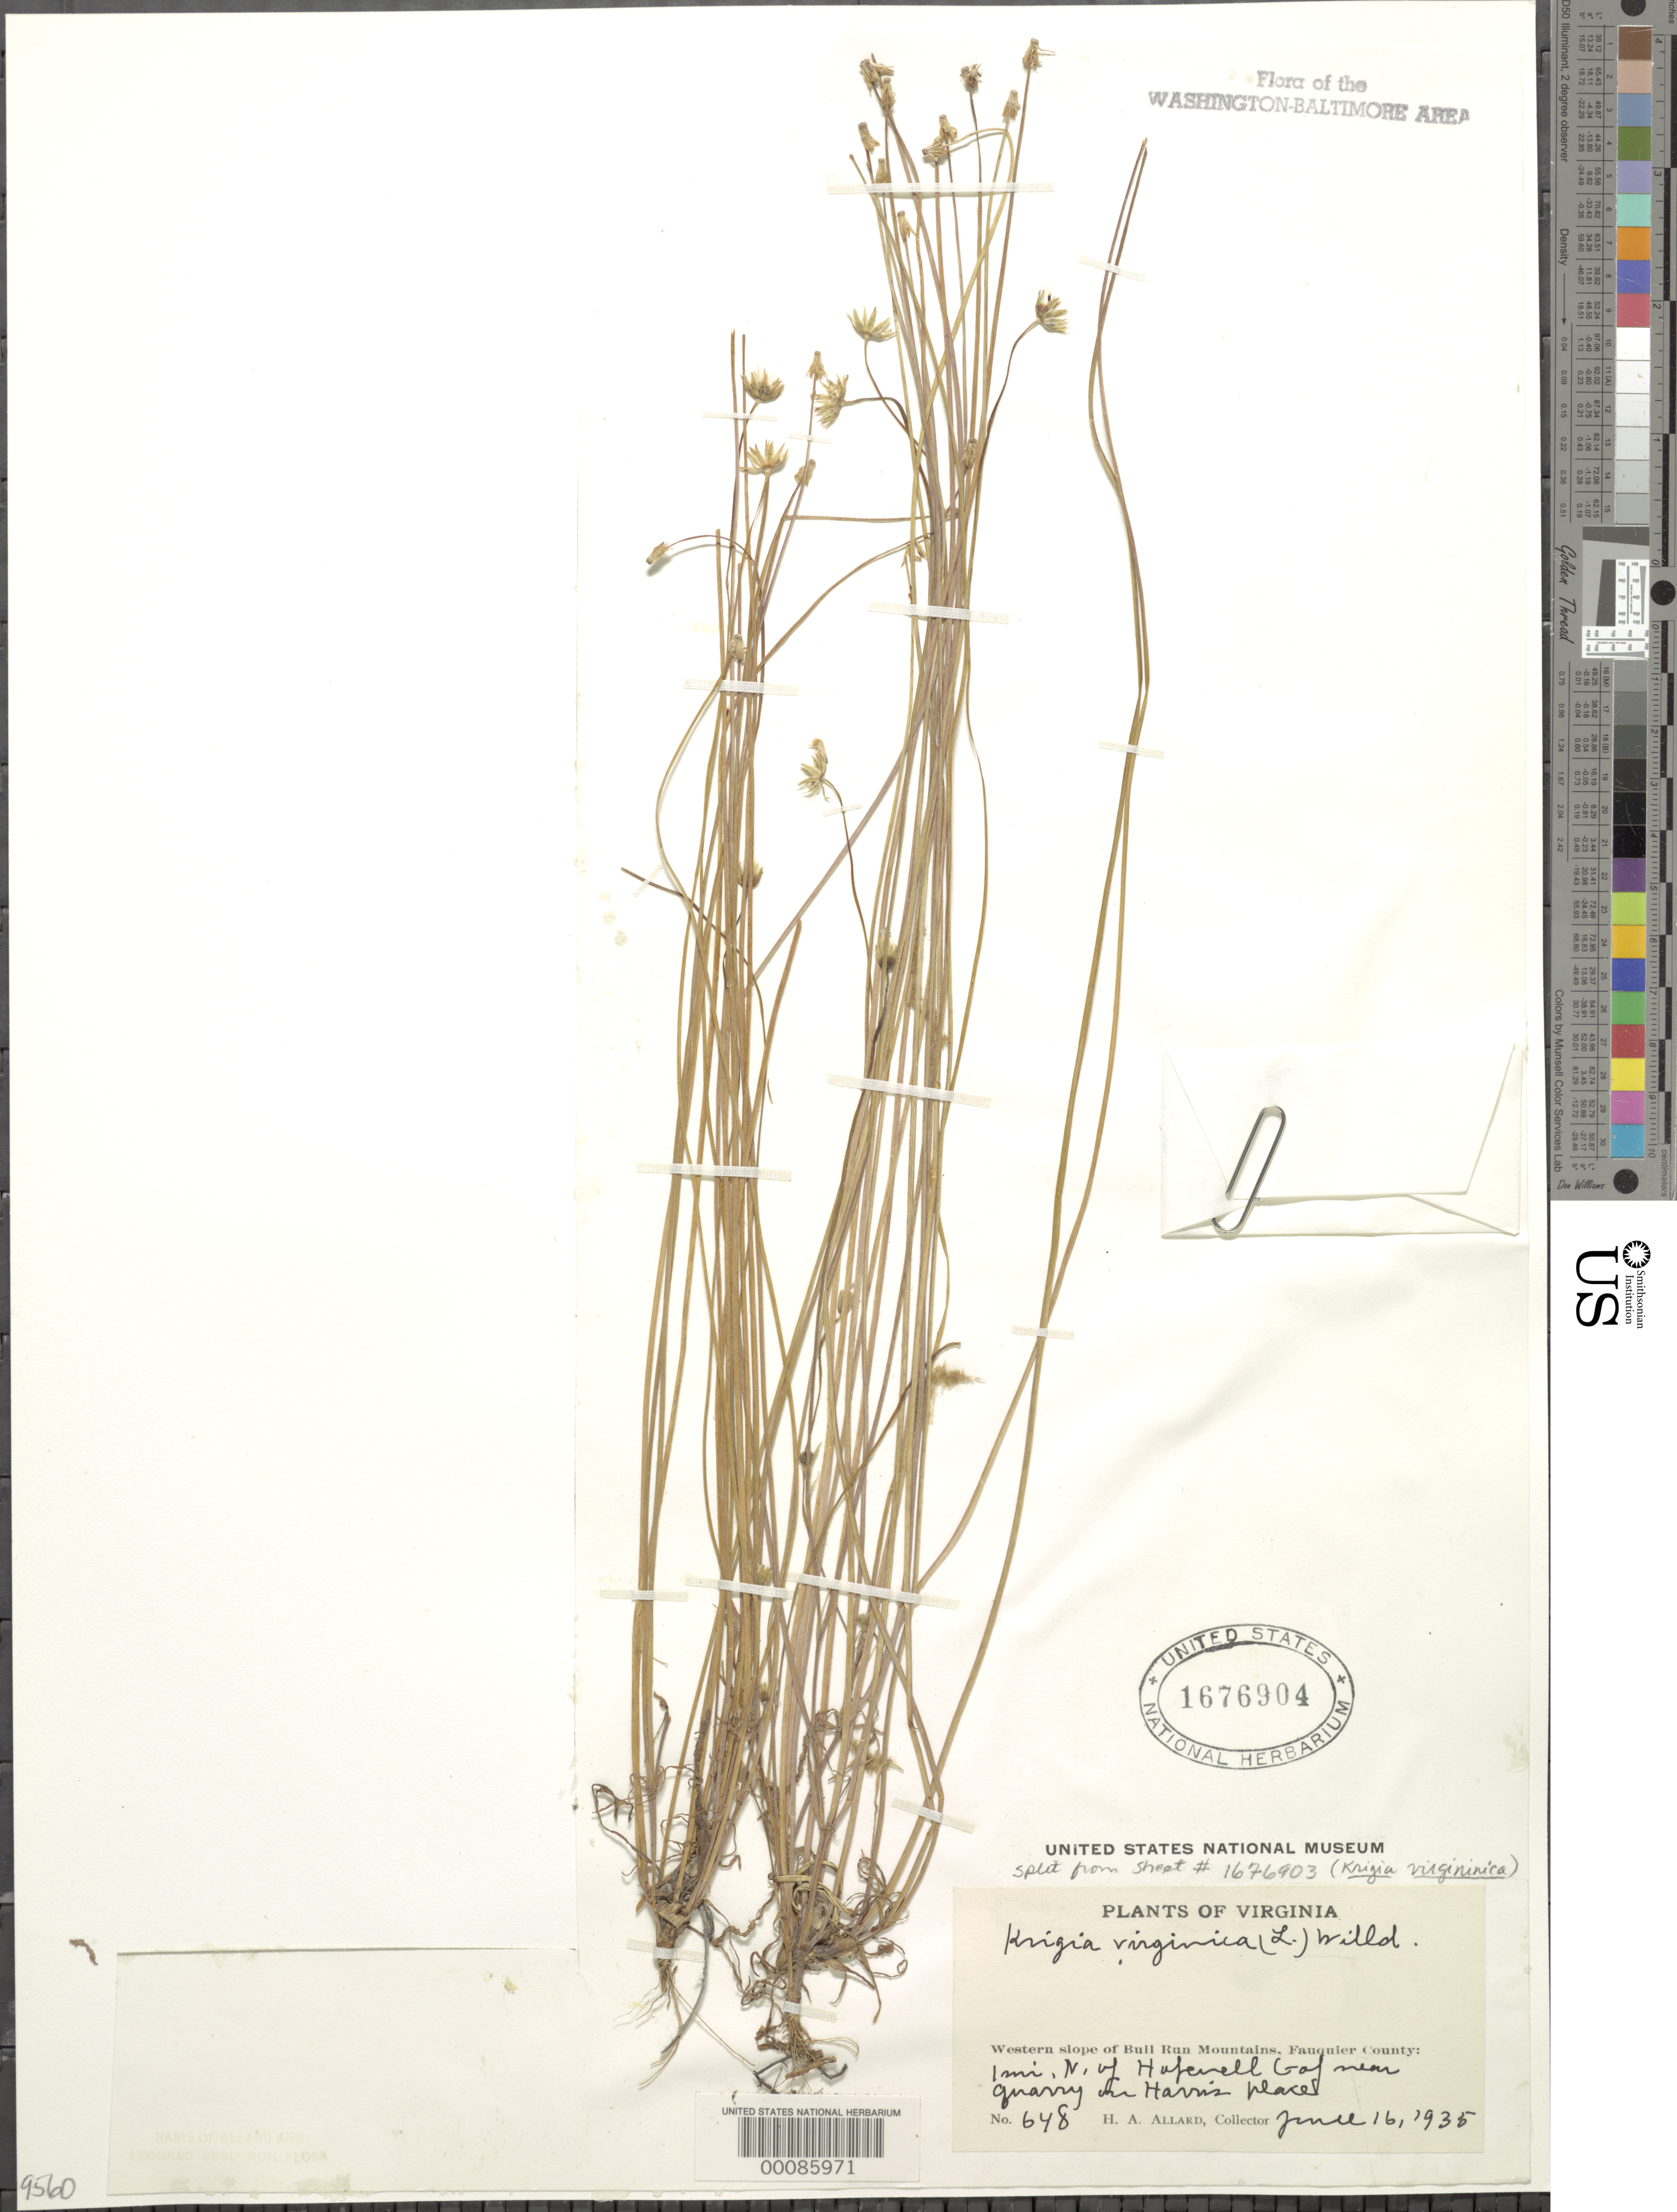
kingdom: Plantae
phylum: Tracheophyta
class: Magnoliopsida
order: Asterales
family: Asteraceae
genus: Krigia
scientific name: Krigia virginica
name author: (L.) Willd.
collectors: H. A. Allard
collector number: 648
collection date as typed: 16 Jun 1935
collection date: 1935-06-16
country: United States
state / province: Virginia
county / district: Fauquier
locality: North of Hopewell Gap near quarry on Harris place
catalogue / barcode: US 1676904